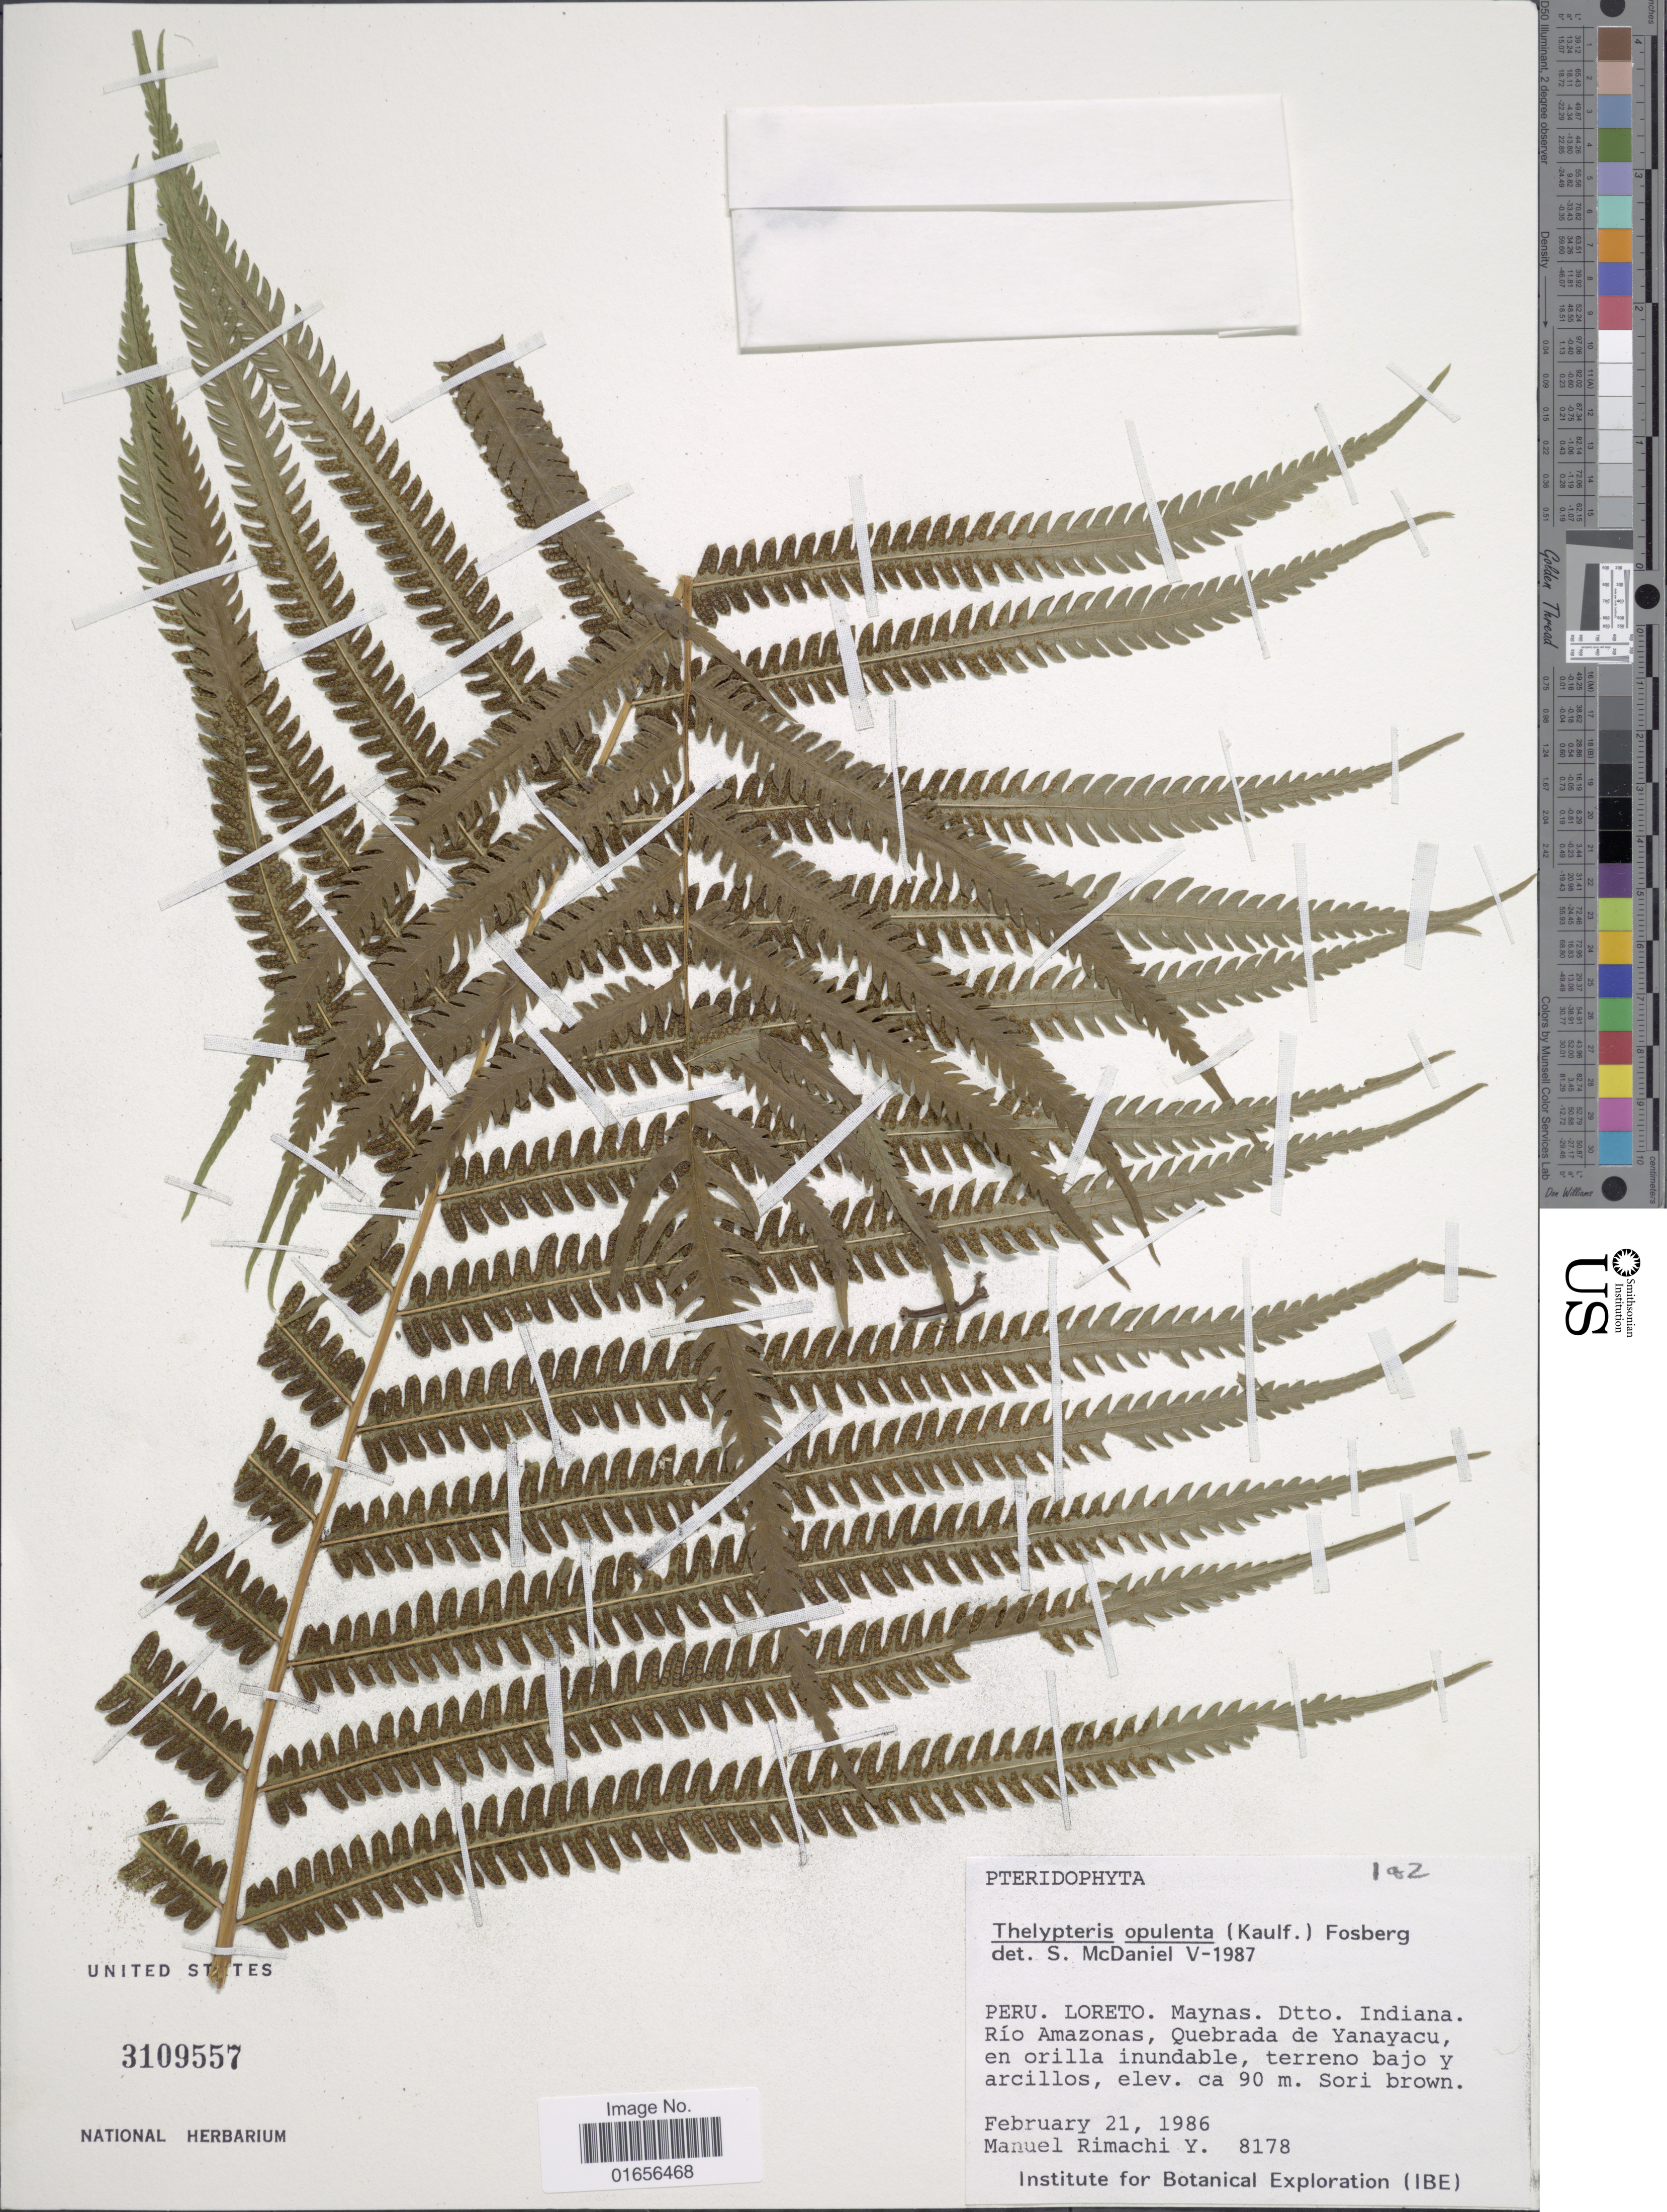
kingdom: Plantae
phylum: Tracheophyta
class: Polypodiopsida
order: Polypodiales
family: Thelypteridaceae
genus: Amphineuron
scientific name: Amphineuron opulentum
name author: (Kaulf.) Holttum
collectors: M. Rimachi Y.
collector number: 8178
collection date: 1986-02-21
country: Peru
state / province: Loreto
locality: Peru, Loreto, Maynas. Dtto. Indiana. Río Amazonas, Quebrada de Yanayacu, en orilla inundable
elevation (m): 90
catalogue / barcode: US 3109557